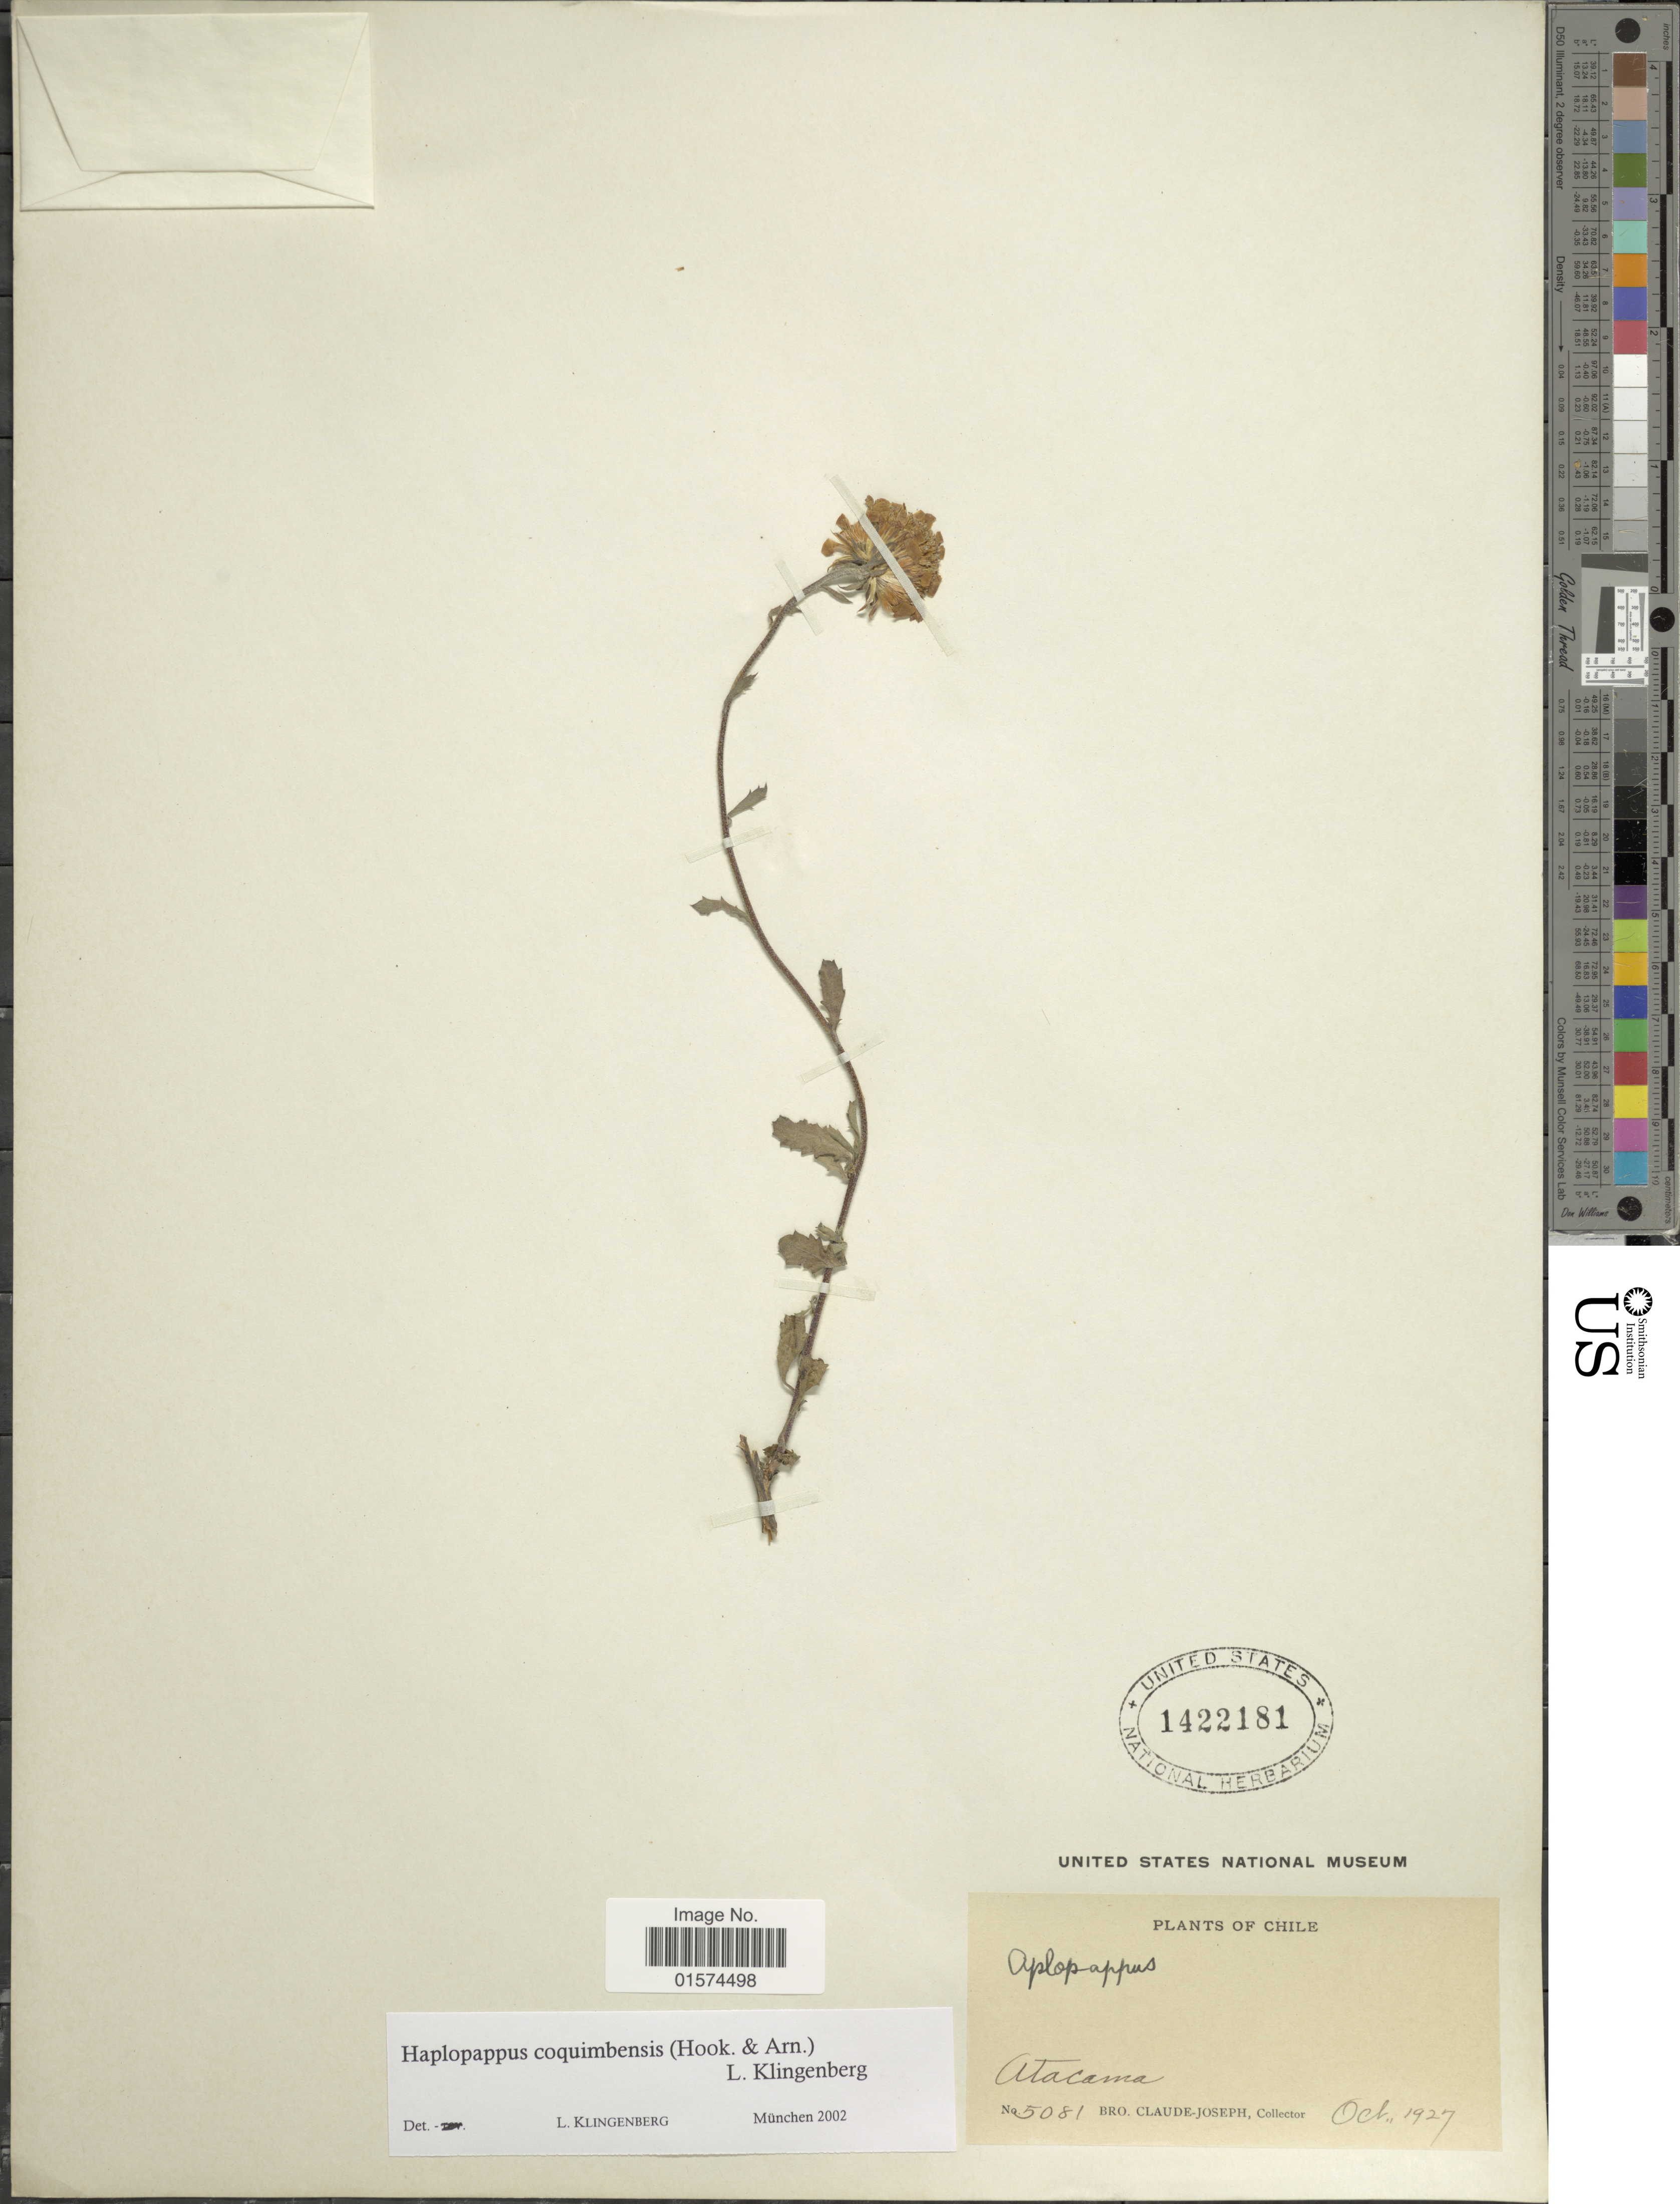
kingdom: Plantae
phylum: Tracheophyta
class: Magnoliopsida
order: Asterales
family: Asteraceae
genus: Haplopappus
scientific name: Haplopappus coquimbensis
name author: (Hook. & Arn.) Klingenb.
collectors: Bro. Claude-Joseph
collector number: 5081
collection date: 1927-10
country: Chile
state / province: Atacama (III)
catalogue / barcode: US 1422181